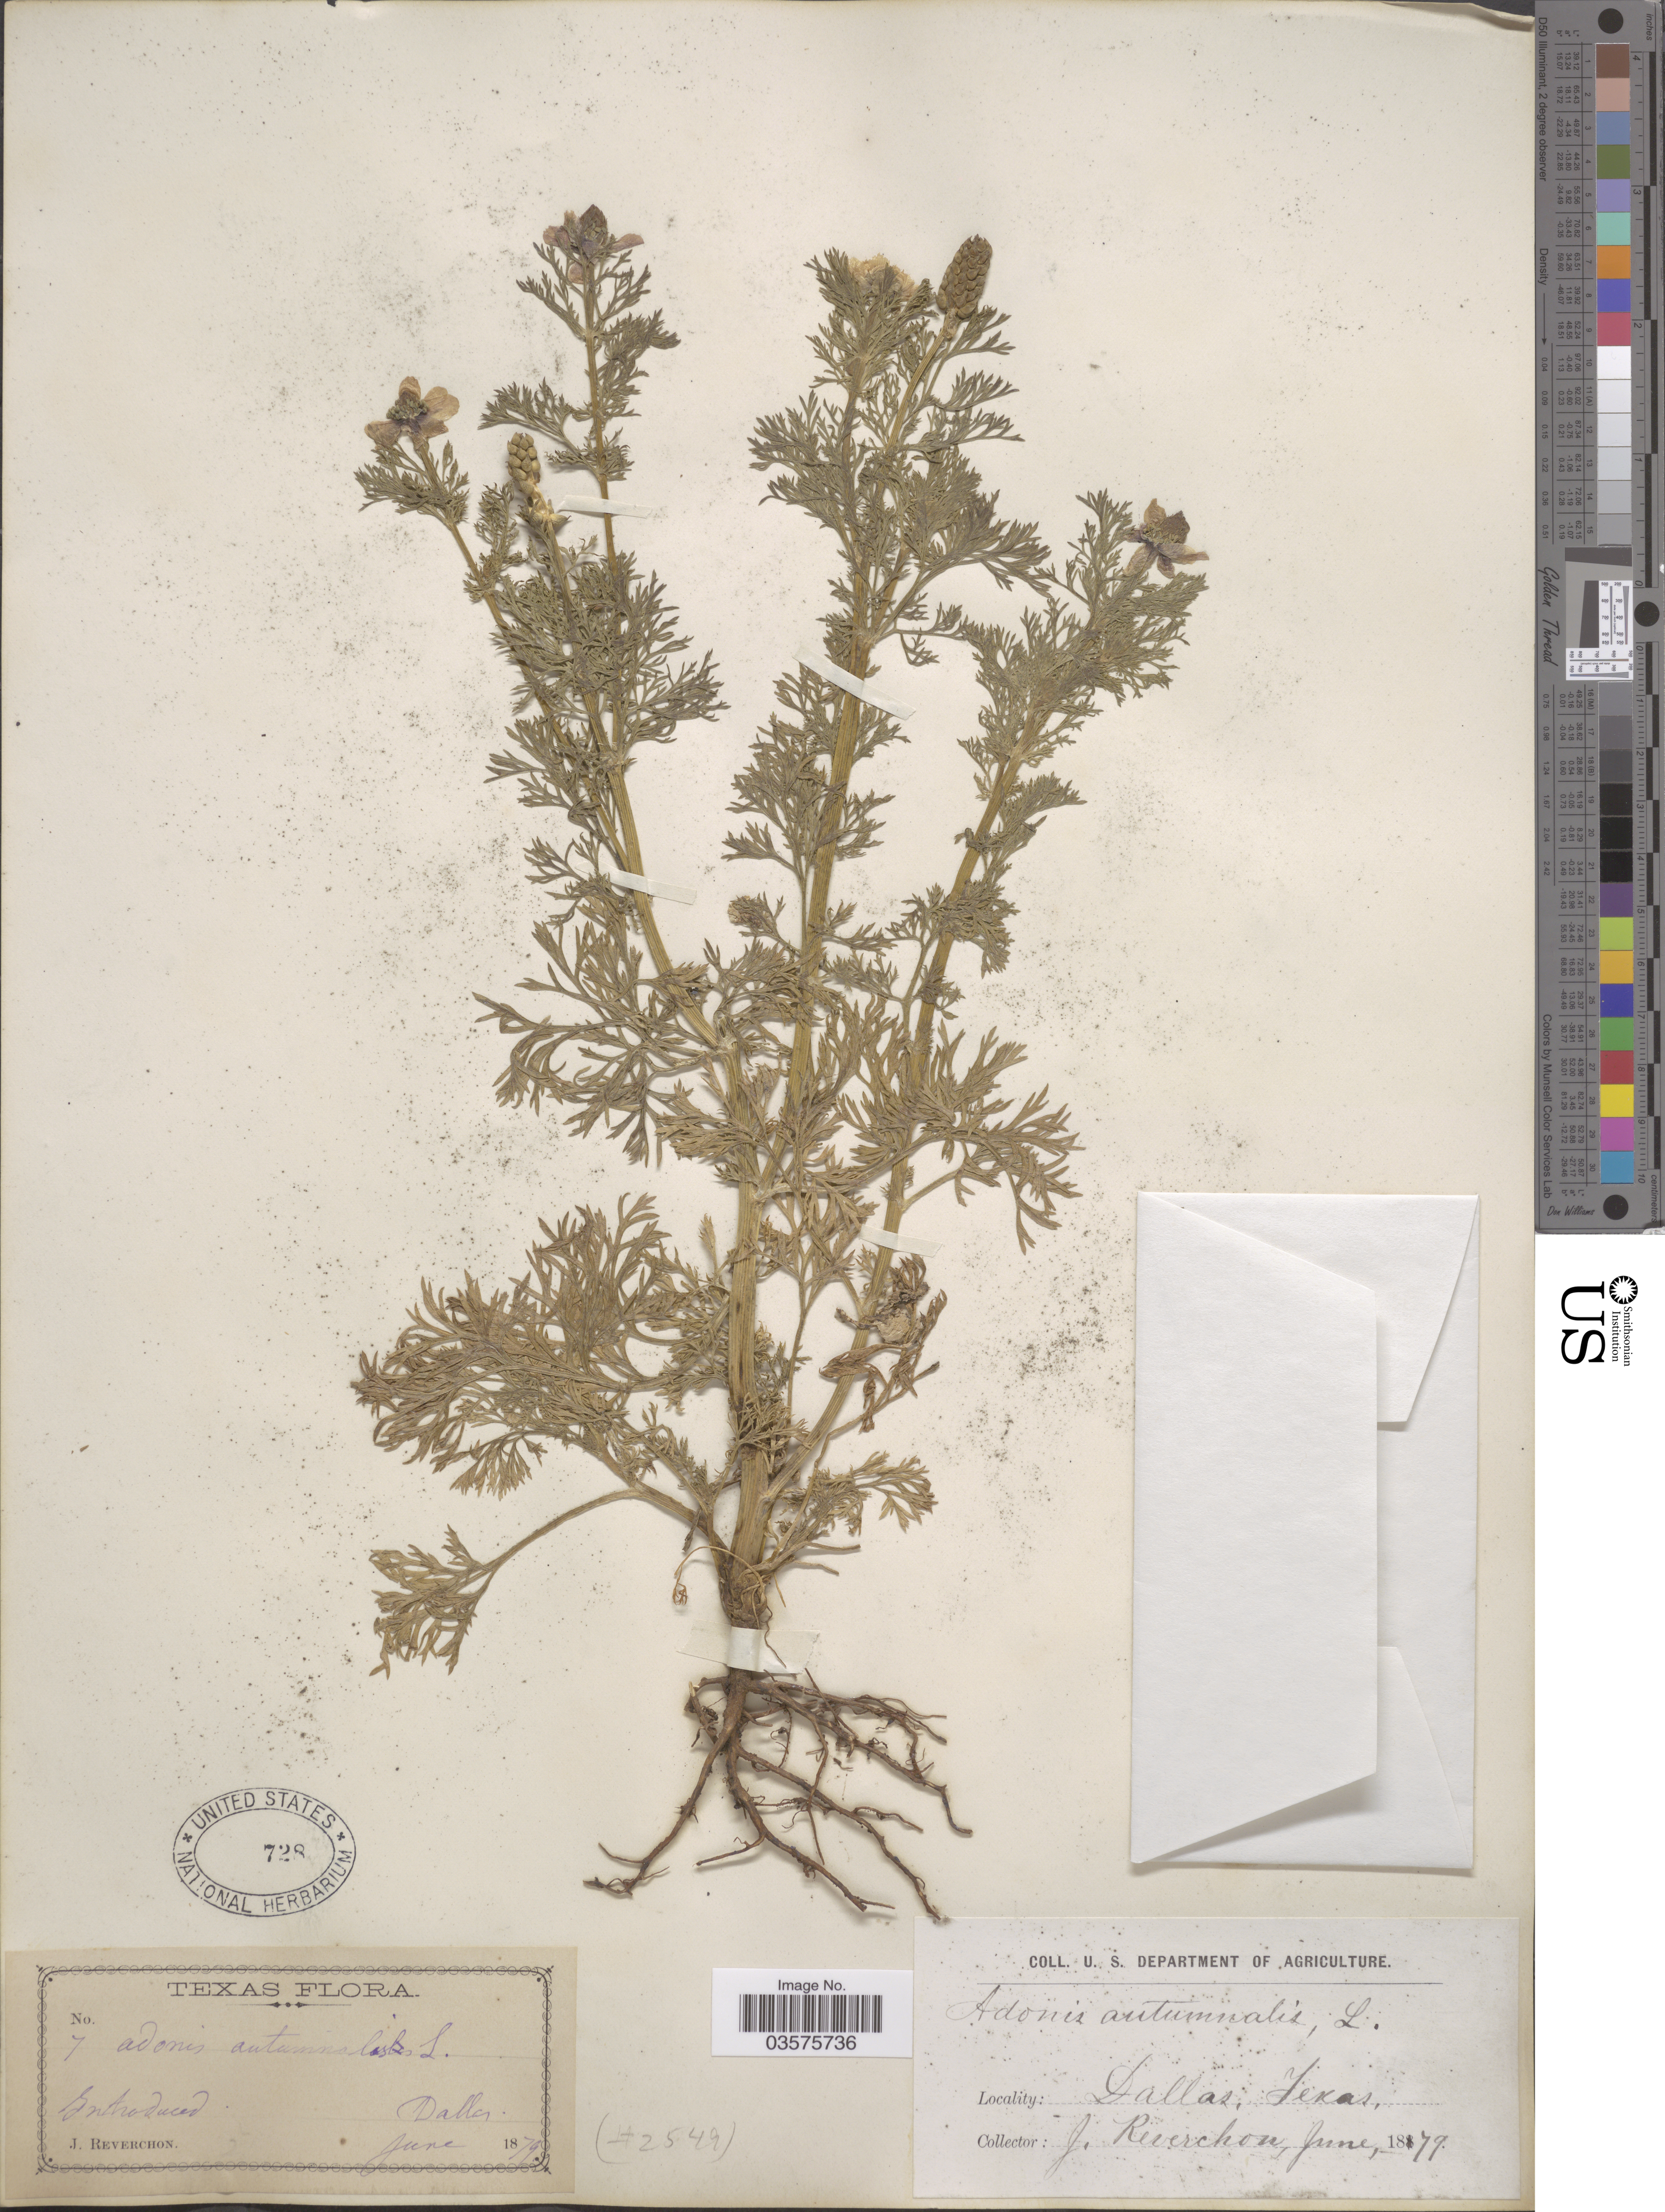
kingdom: Plantae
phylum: Tracheophyta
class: Magnoliopsida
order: Ranunculales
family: Ranunculaceae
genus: Adonis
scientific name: Adonis autumnalis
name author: M. Bieb.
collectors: J. Reverchon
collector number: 7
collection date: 1879-06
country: United States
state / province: Texas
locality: Dallas.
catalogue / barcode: US 728